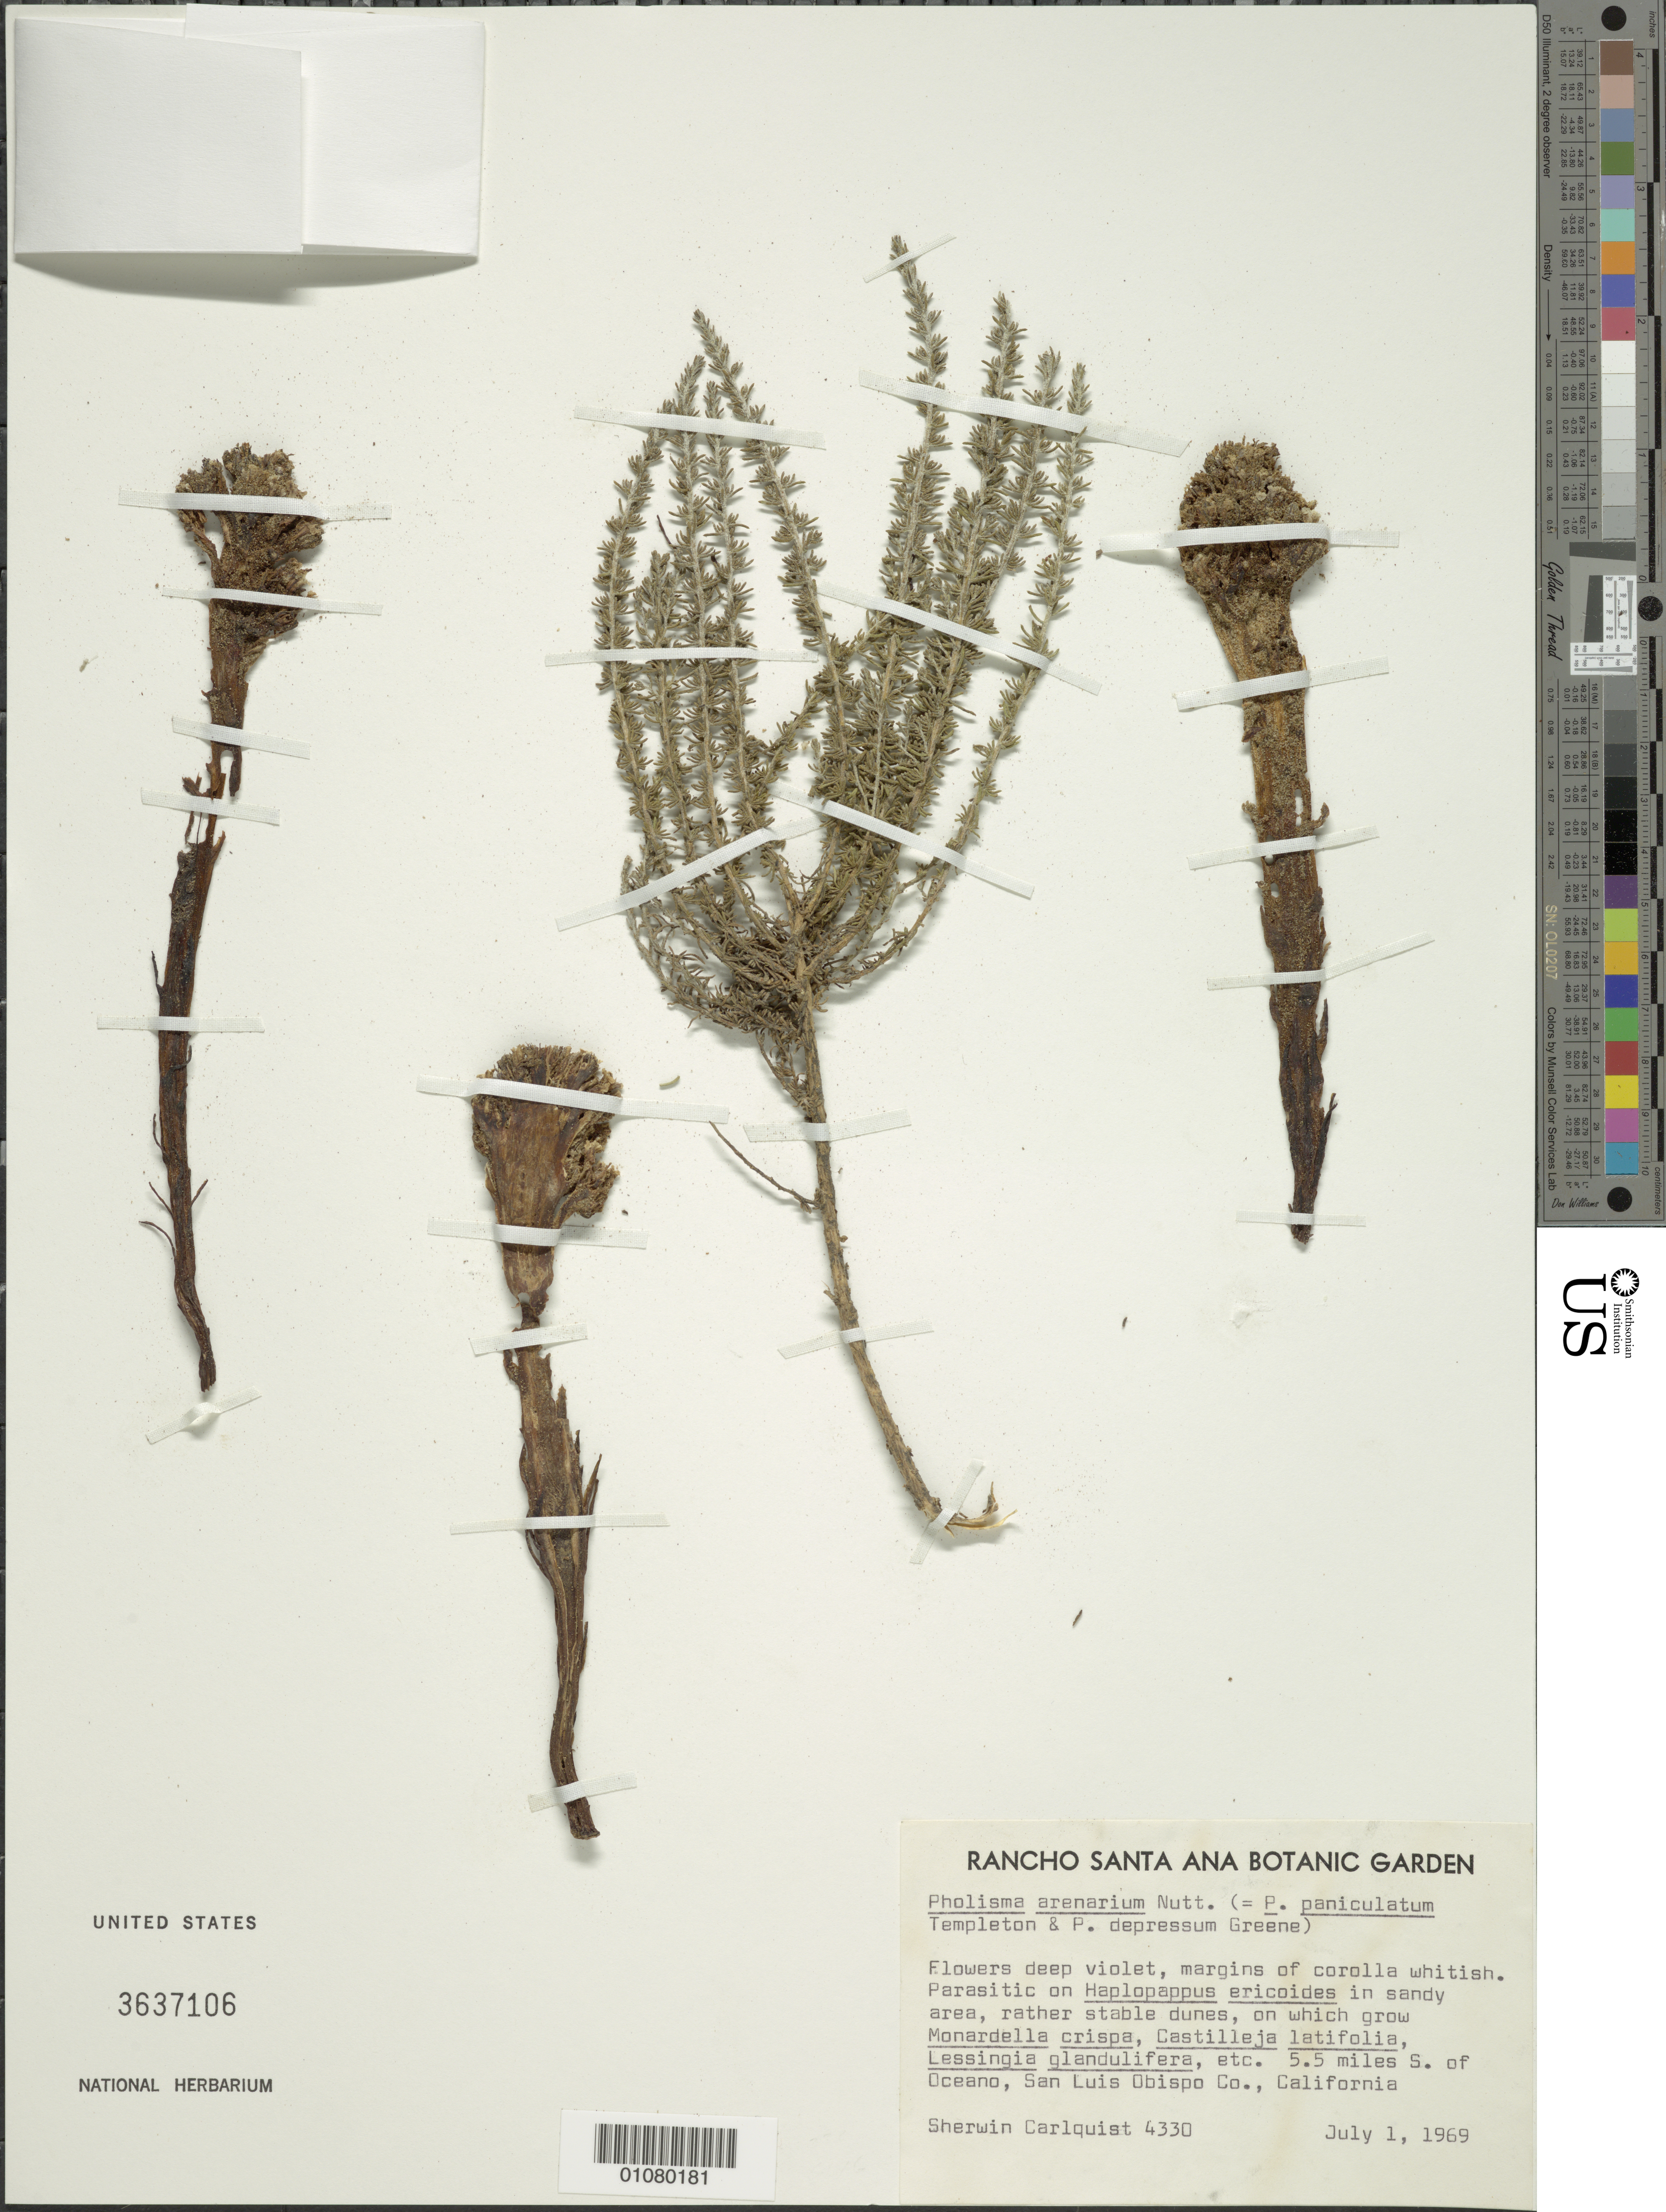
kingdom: Plantae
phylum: Tracheophyta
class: Magnoliopsida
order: Boraginales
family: Lennoaceae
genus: Pholisma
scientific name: Pholisma arenarium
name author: Nutt. ex Hook.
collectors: S. Carlquist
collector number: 4330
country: United States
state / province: California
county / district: San Luis Obispo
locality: S of Oceano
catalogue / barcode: US 3637106